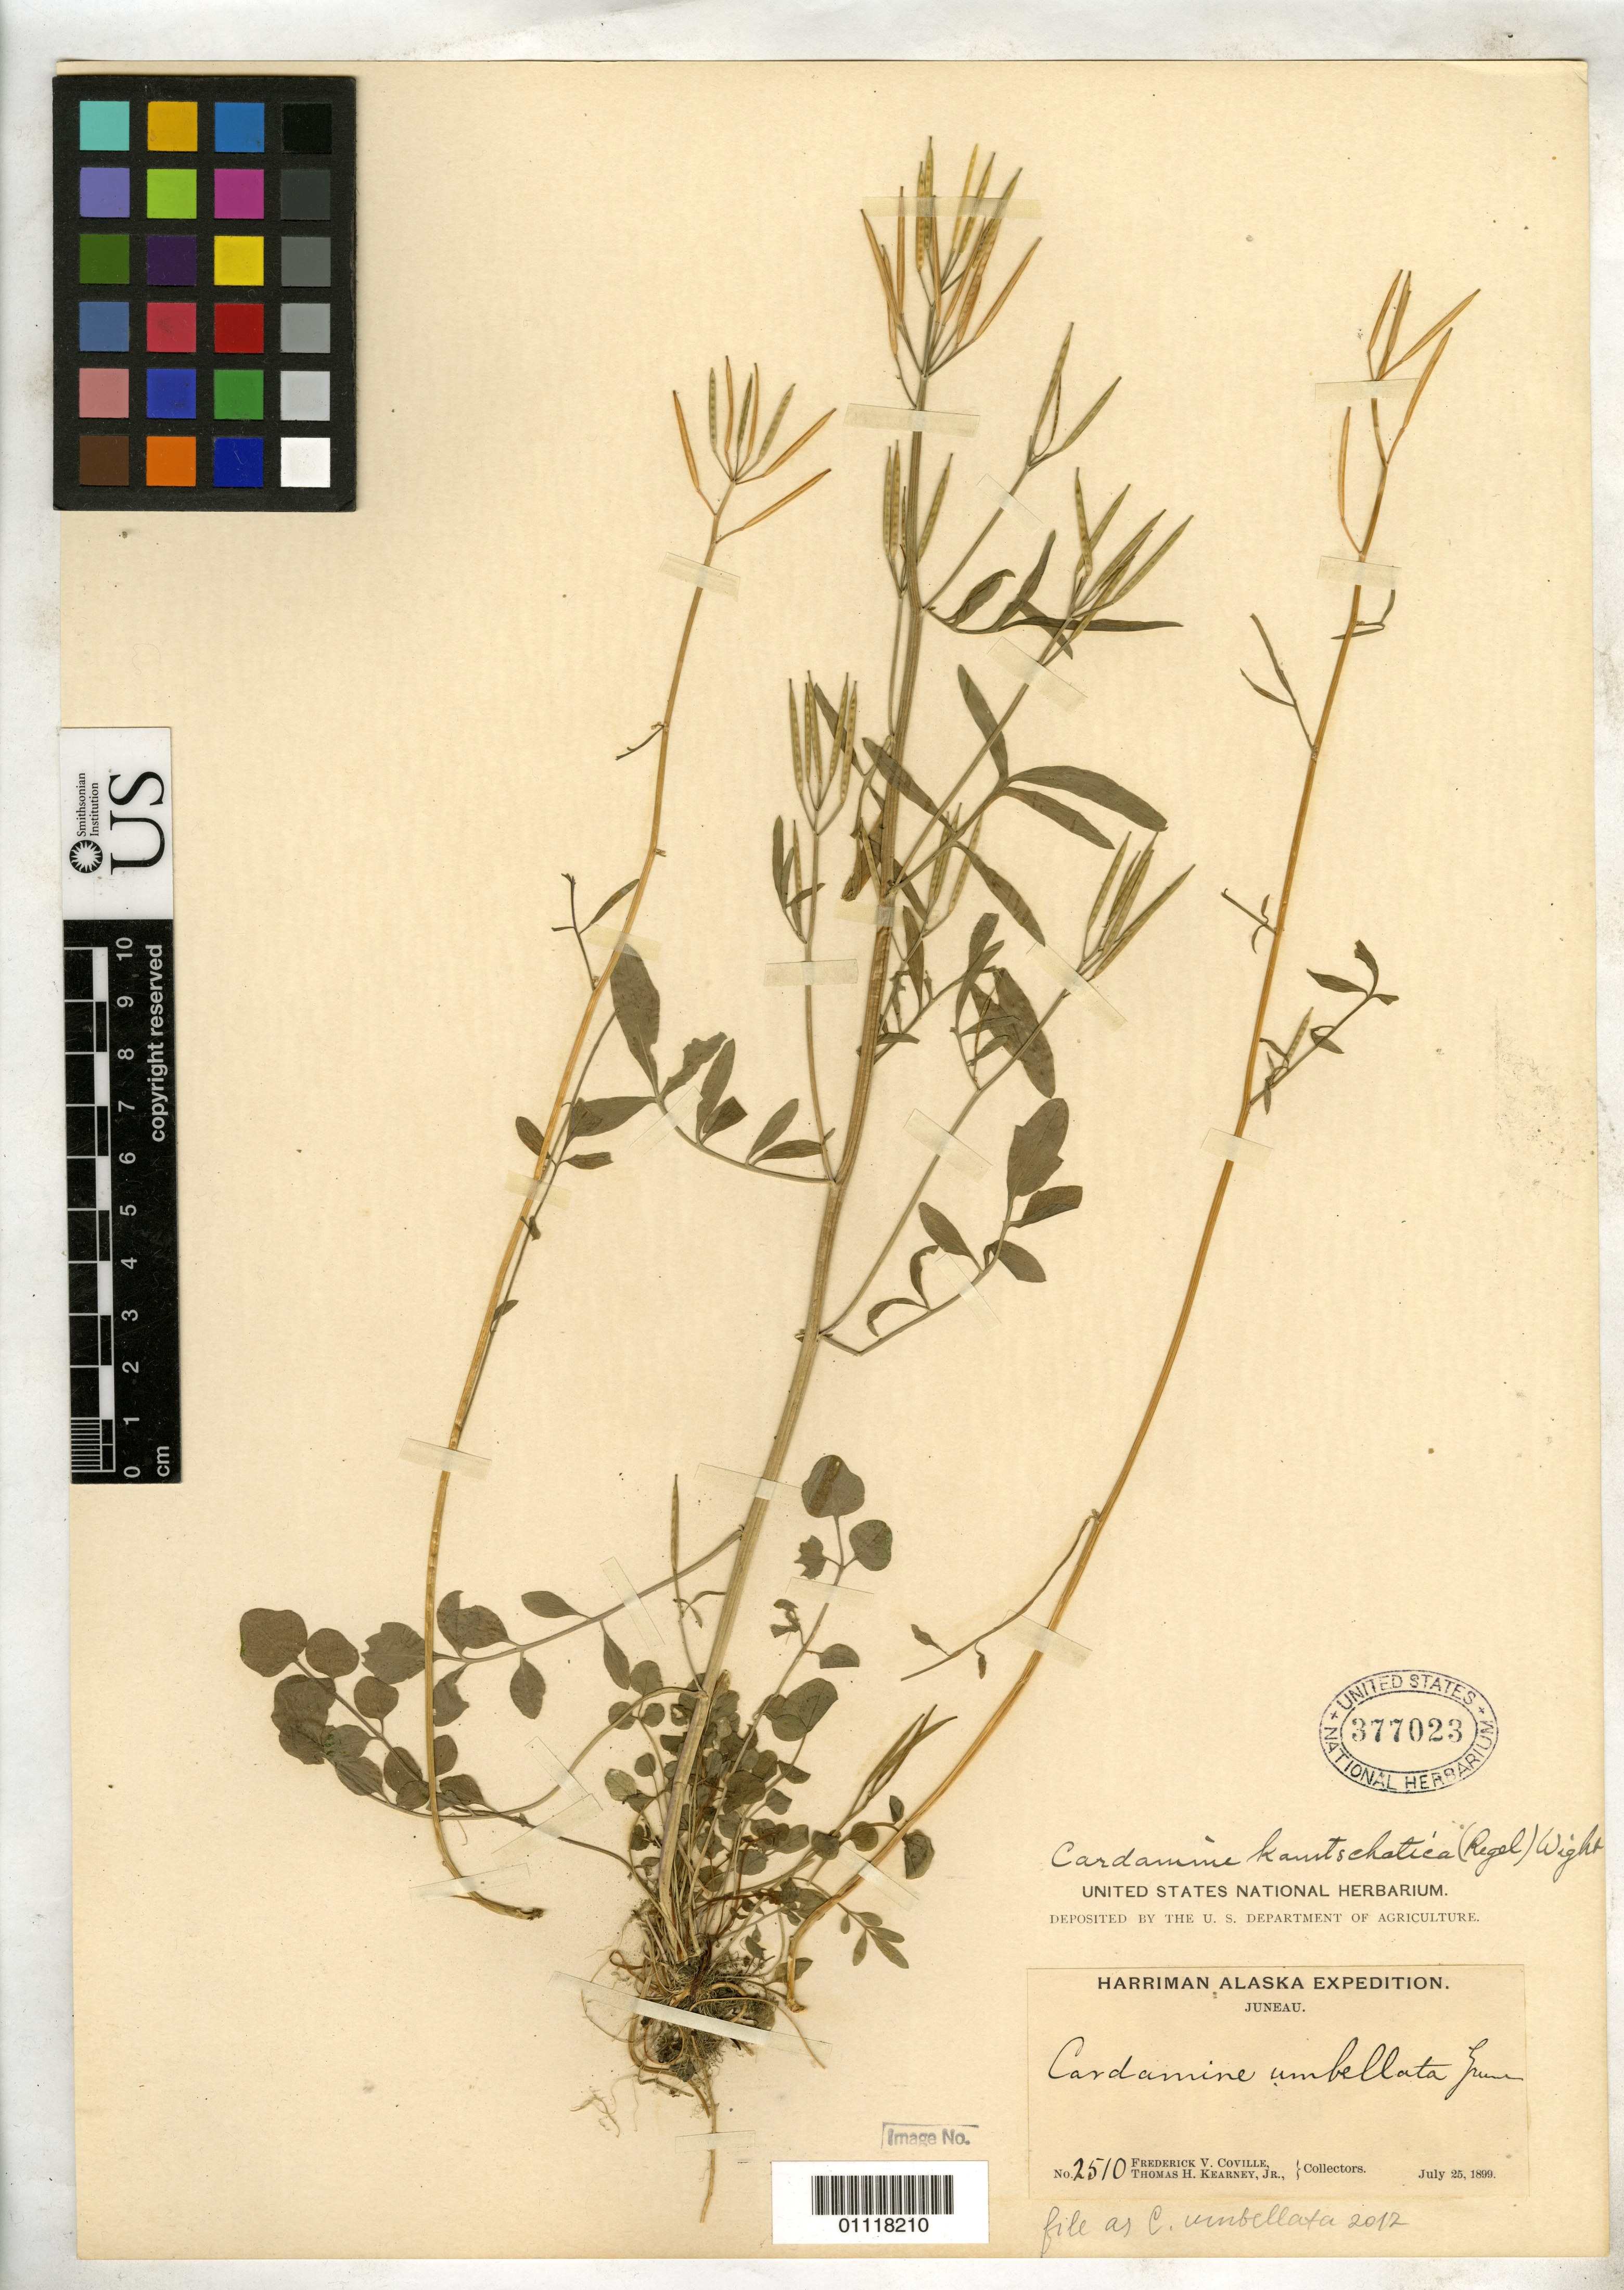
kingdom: Plantae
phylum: Tracheophyta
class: Magnoliopsida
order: Brassicales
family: Brassicaceae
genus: Cardamine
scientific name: Cardamine umbellata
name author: Greene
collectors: F. V. Coville & T. H. Kearney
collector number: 2510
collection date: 1899-07-25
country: United States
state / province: Alaska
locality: Juneau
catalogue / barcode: US 377023